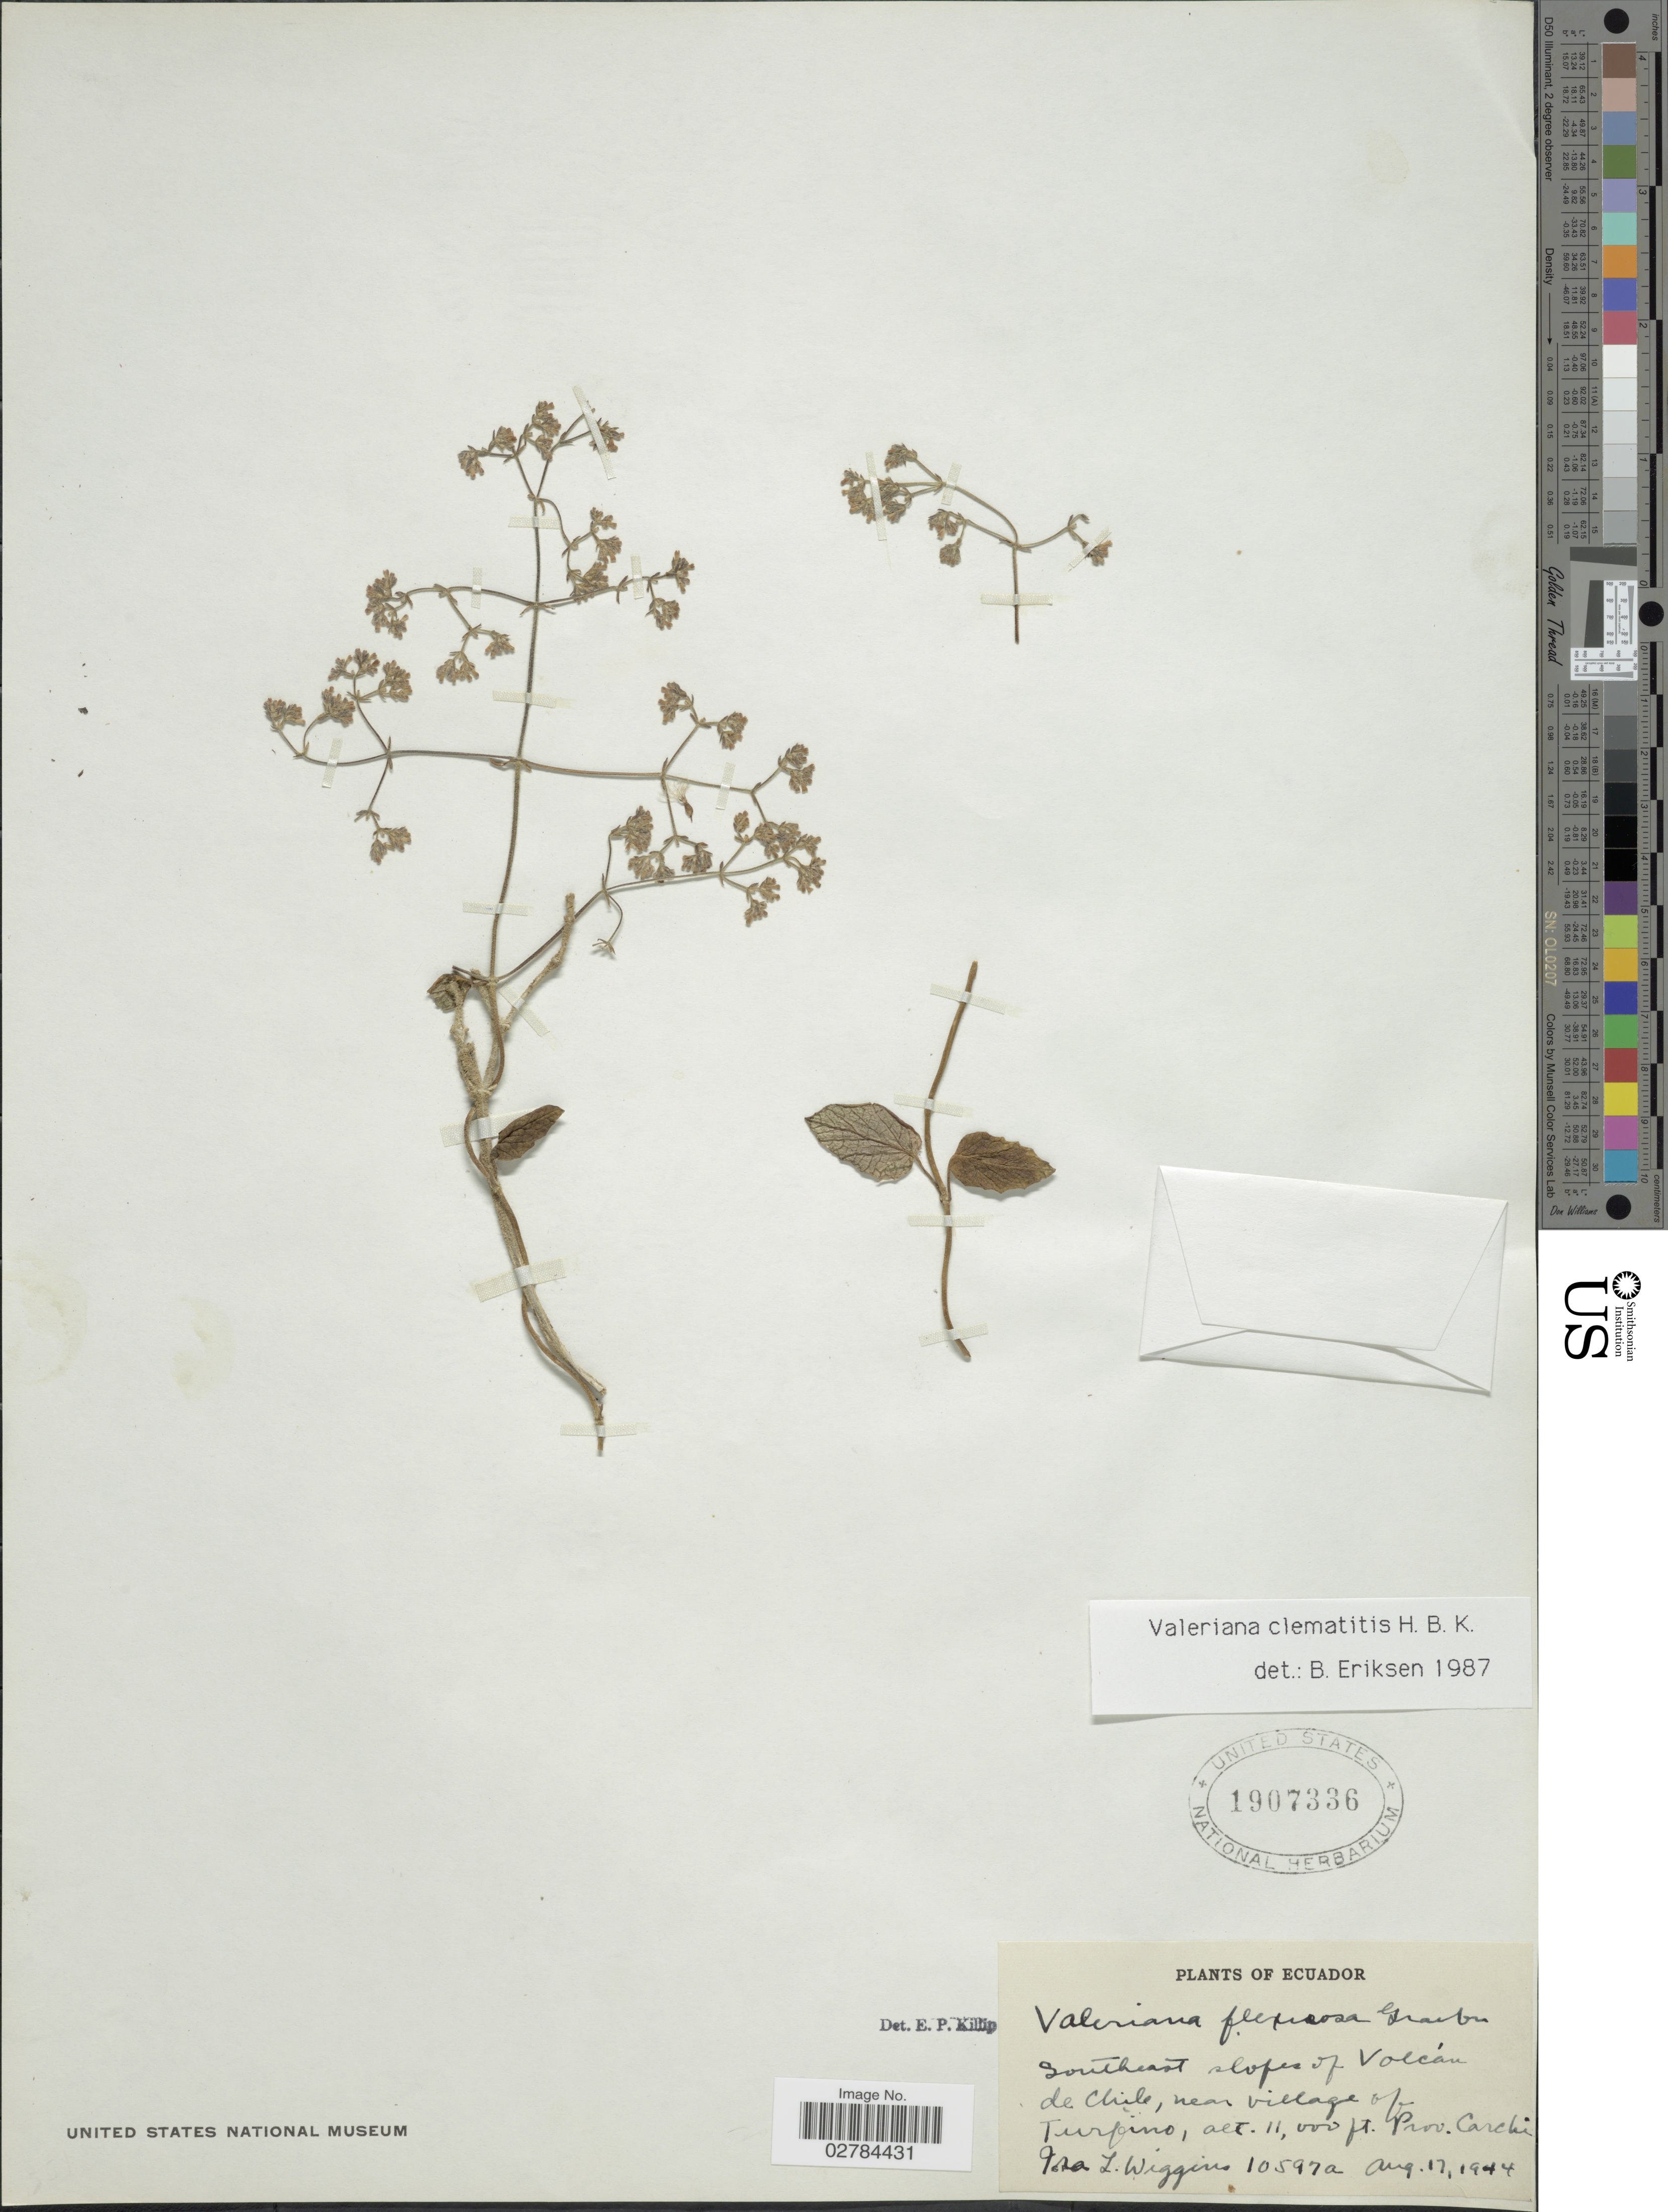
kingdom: Plantae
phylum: Tracheophyta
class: Magnoliopsida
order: Dipsacales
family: Caprifoliaceae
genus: Valeriana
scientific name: Valeriana clematitis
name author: Kunth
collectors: I. L. Wiggins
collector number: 10597a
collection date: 1944-08-17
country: Ecuador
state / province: Carchi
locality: Southeast slopes of Volcán de Chile, near village of Turfino.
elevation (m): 3353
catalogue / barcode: US 1907336